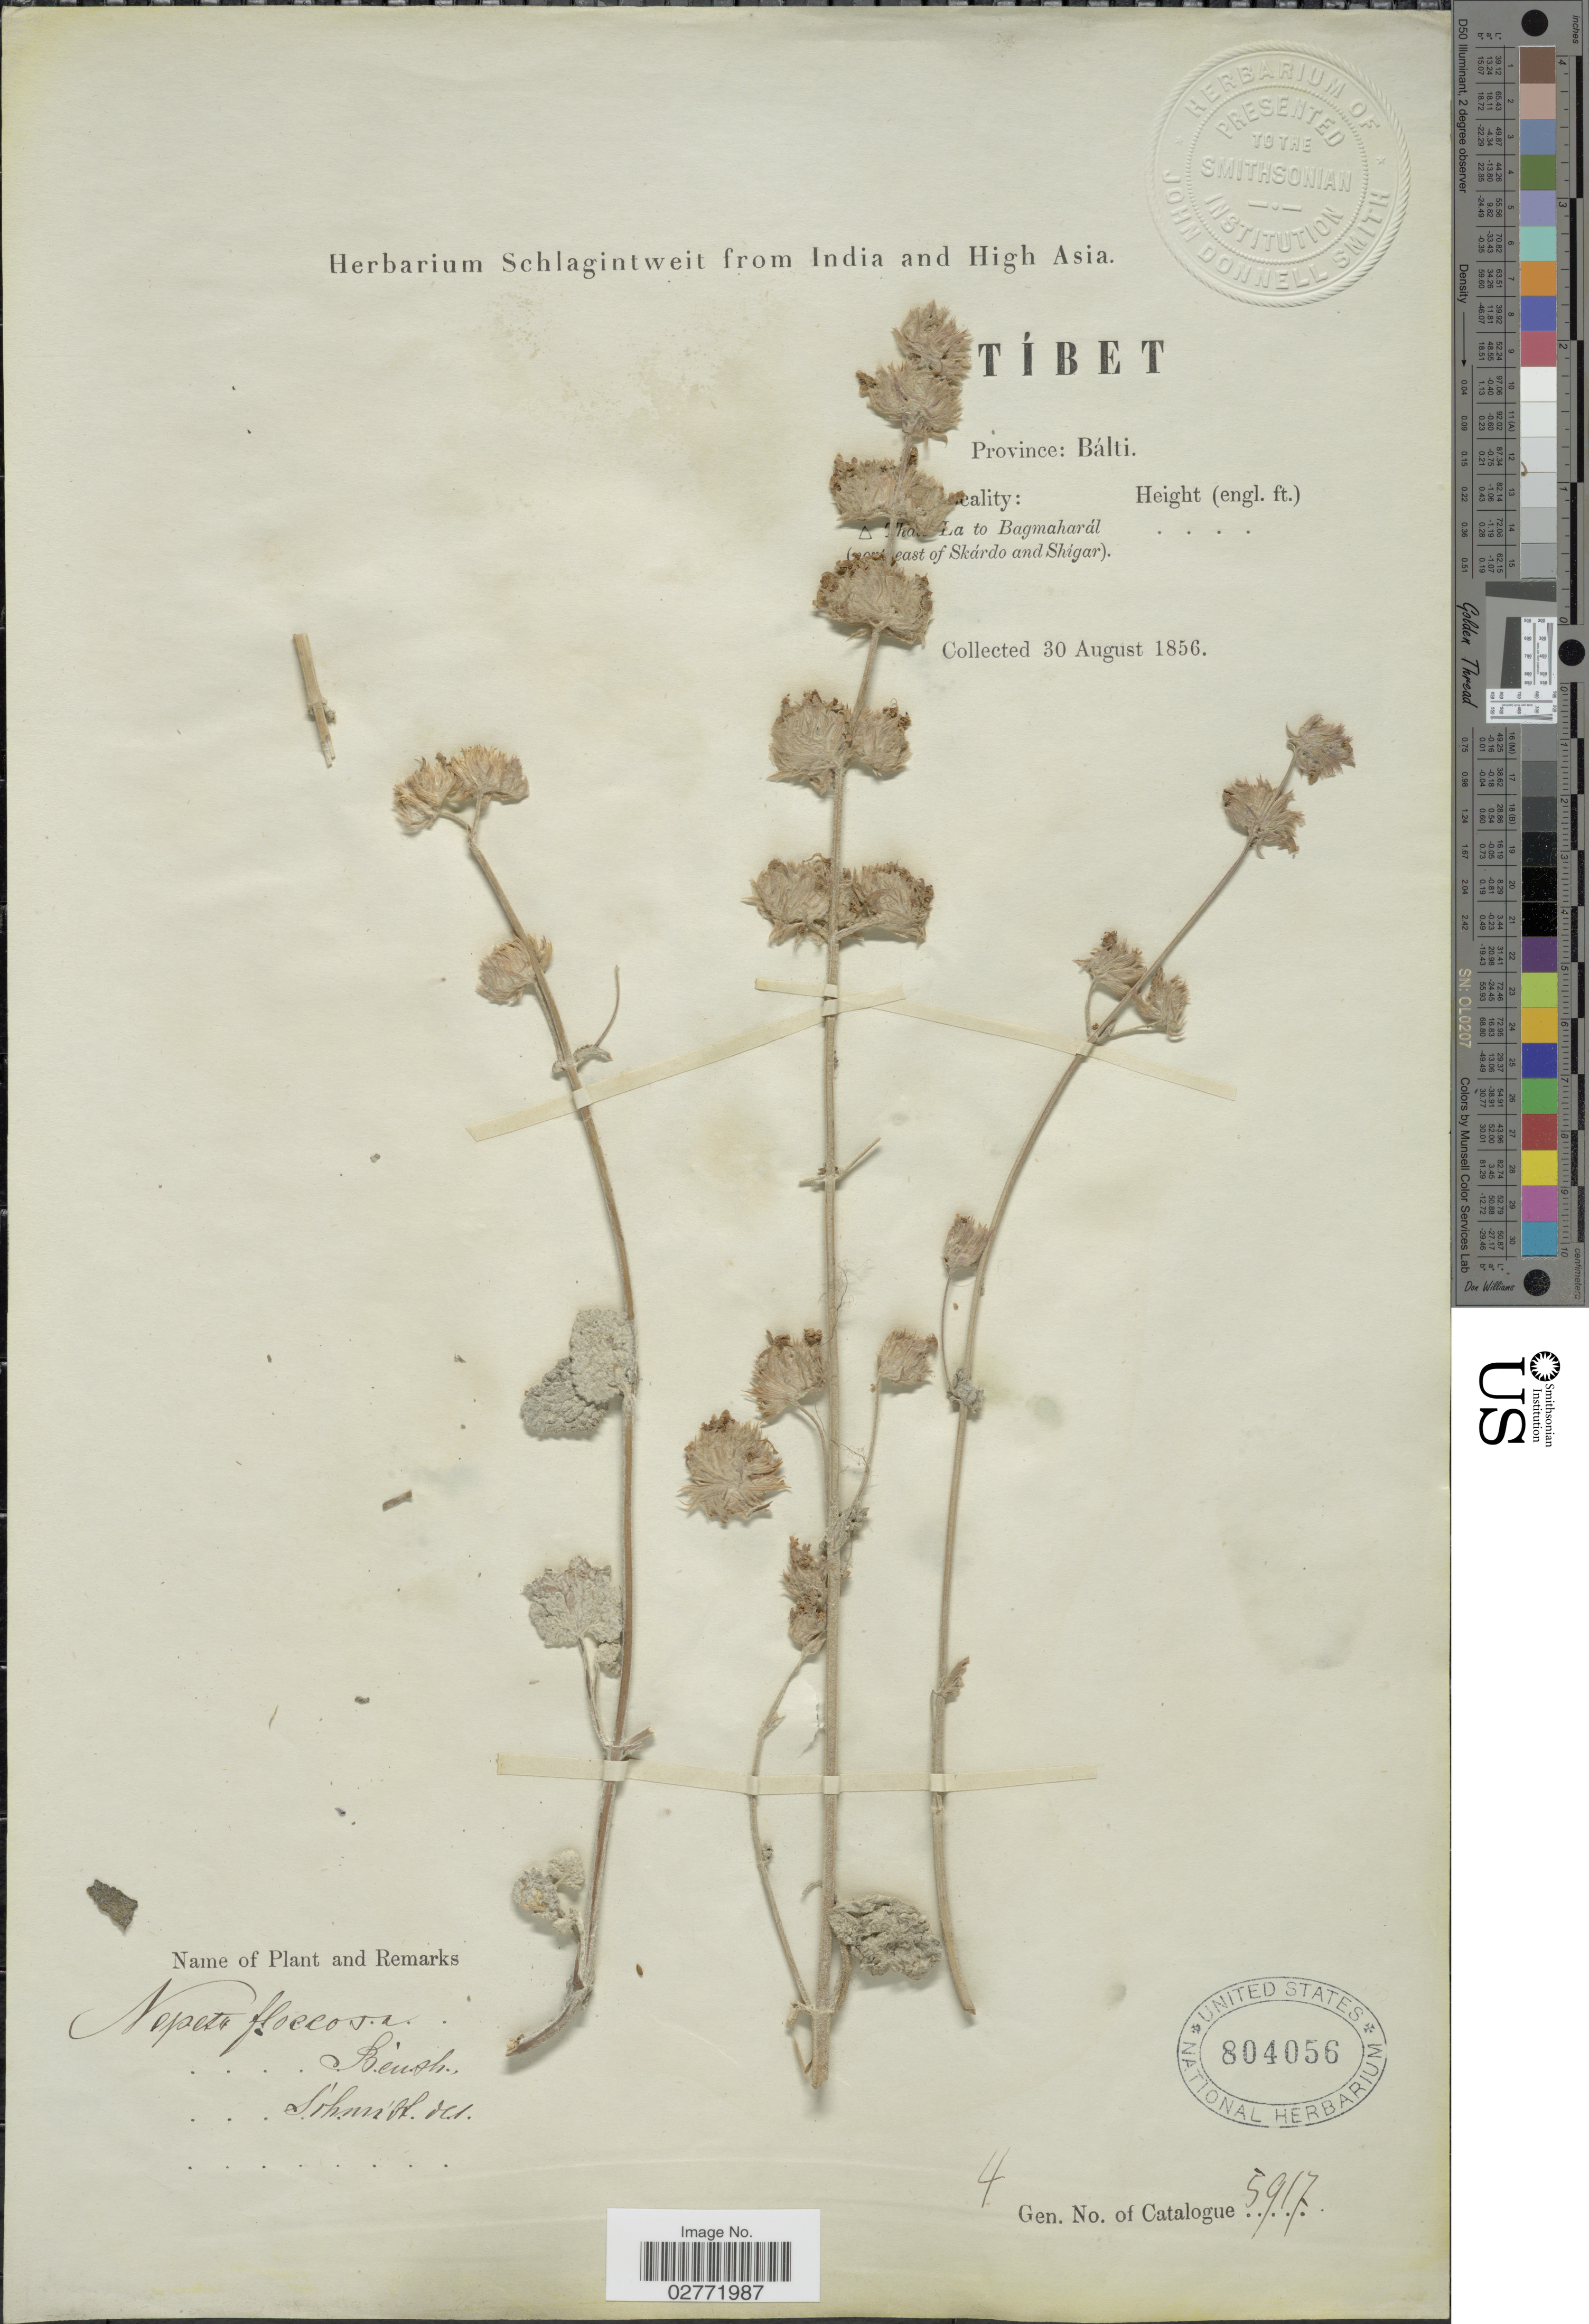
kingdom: Plantae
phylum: Tracheophyta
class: Magnoliopsida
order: Lamiales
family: Lamiaceae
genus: Nepeta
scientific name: Nepeta floccosa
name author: Benth.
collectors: ex herb. Schlagintweit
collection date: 1856-08-30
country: China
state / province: Xizang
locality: Tíbet, Province Bálti, [illegible text] La to Bagmaharál ([illegible text] east of Skárdo and Shigar).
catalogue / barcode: US 804056